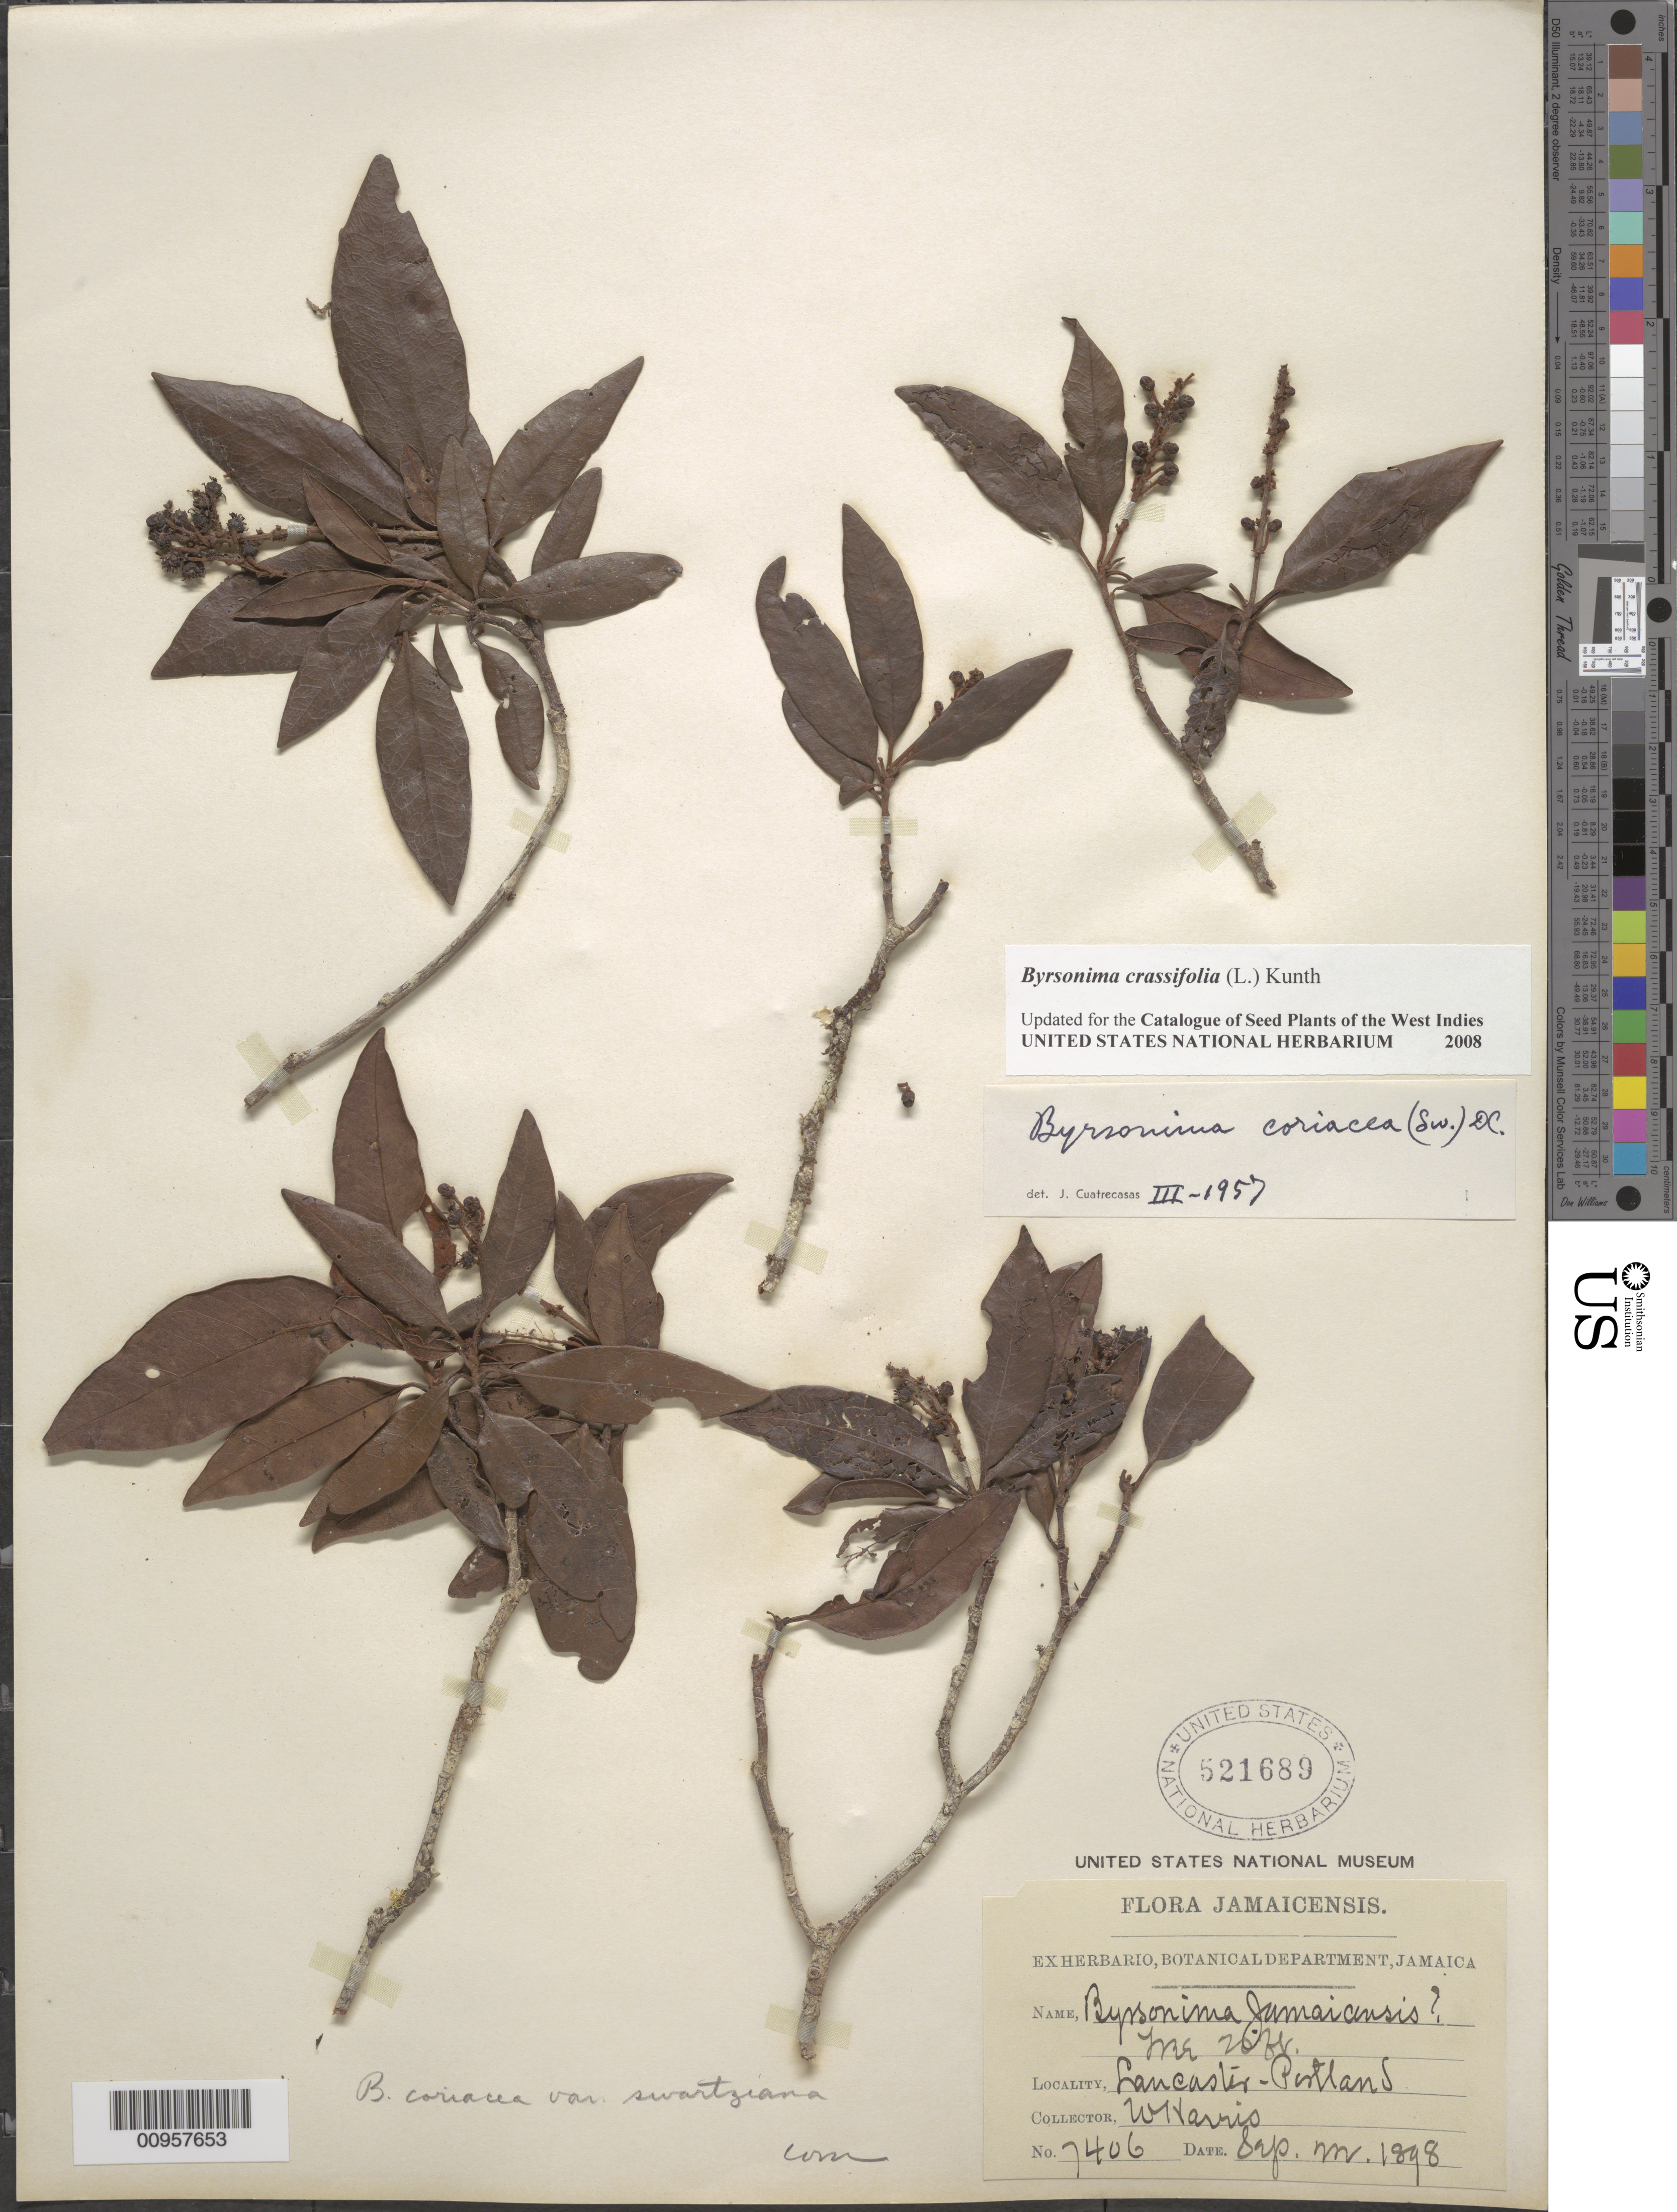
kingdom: Plantae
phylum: Tracheophyta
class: Magnoliopsida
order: Malpighiales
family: Malpighiaceae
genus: Byrsonima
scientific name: Byrsonima crassifolia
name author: (L.) Kunth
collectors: W. H. Harris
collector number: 7406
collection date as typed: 22 Sep 1898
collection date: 1898-09-22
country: Jamaica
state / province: Portland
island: Jamaica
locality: Lancaster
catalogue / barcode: US 521689